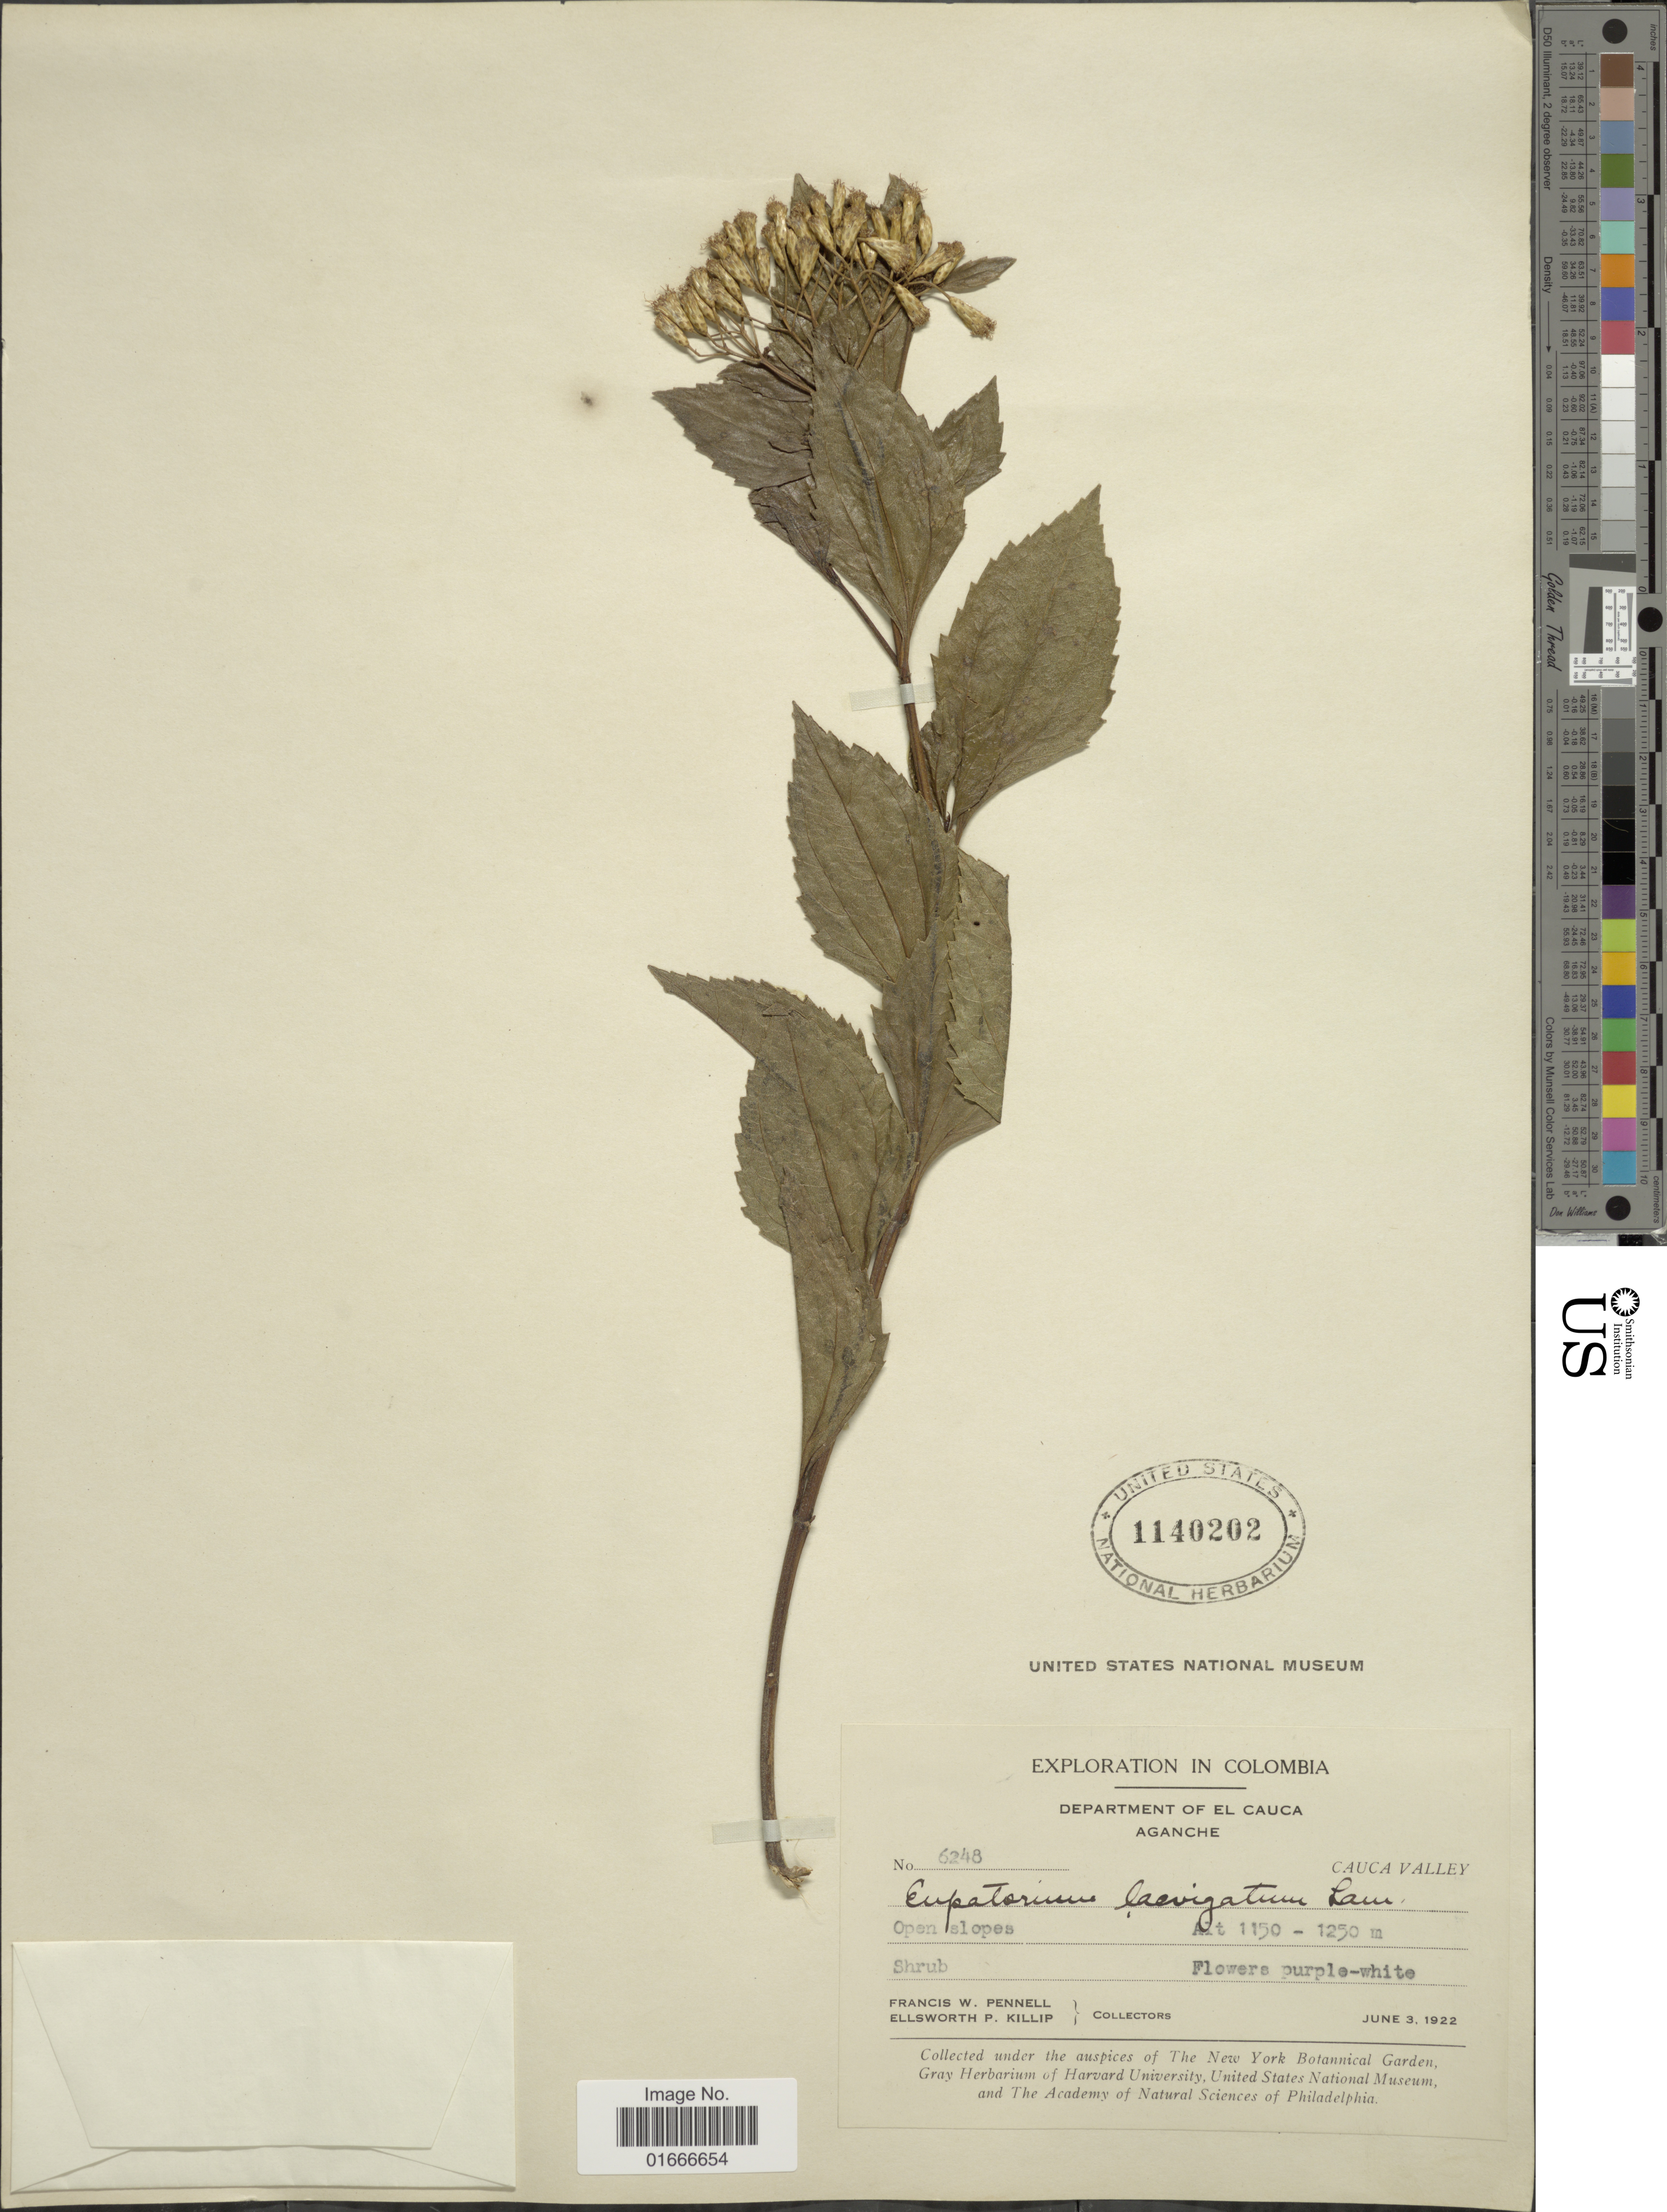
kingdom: Plantae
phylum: Tracheophyta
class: Magnoliopsida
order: Asterales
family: Asteraceae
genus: Chromolaena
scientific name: Chromolaena laevigata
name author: (Lam.) R.M. King & H. Rob.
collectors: F. W. Pennell & E. P. Killip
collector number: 6248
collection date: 1922-06-03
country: Colombia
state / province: Cauca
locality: Aganche, Cauca Valley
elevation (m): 1150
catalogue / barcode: US 1140202